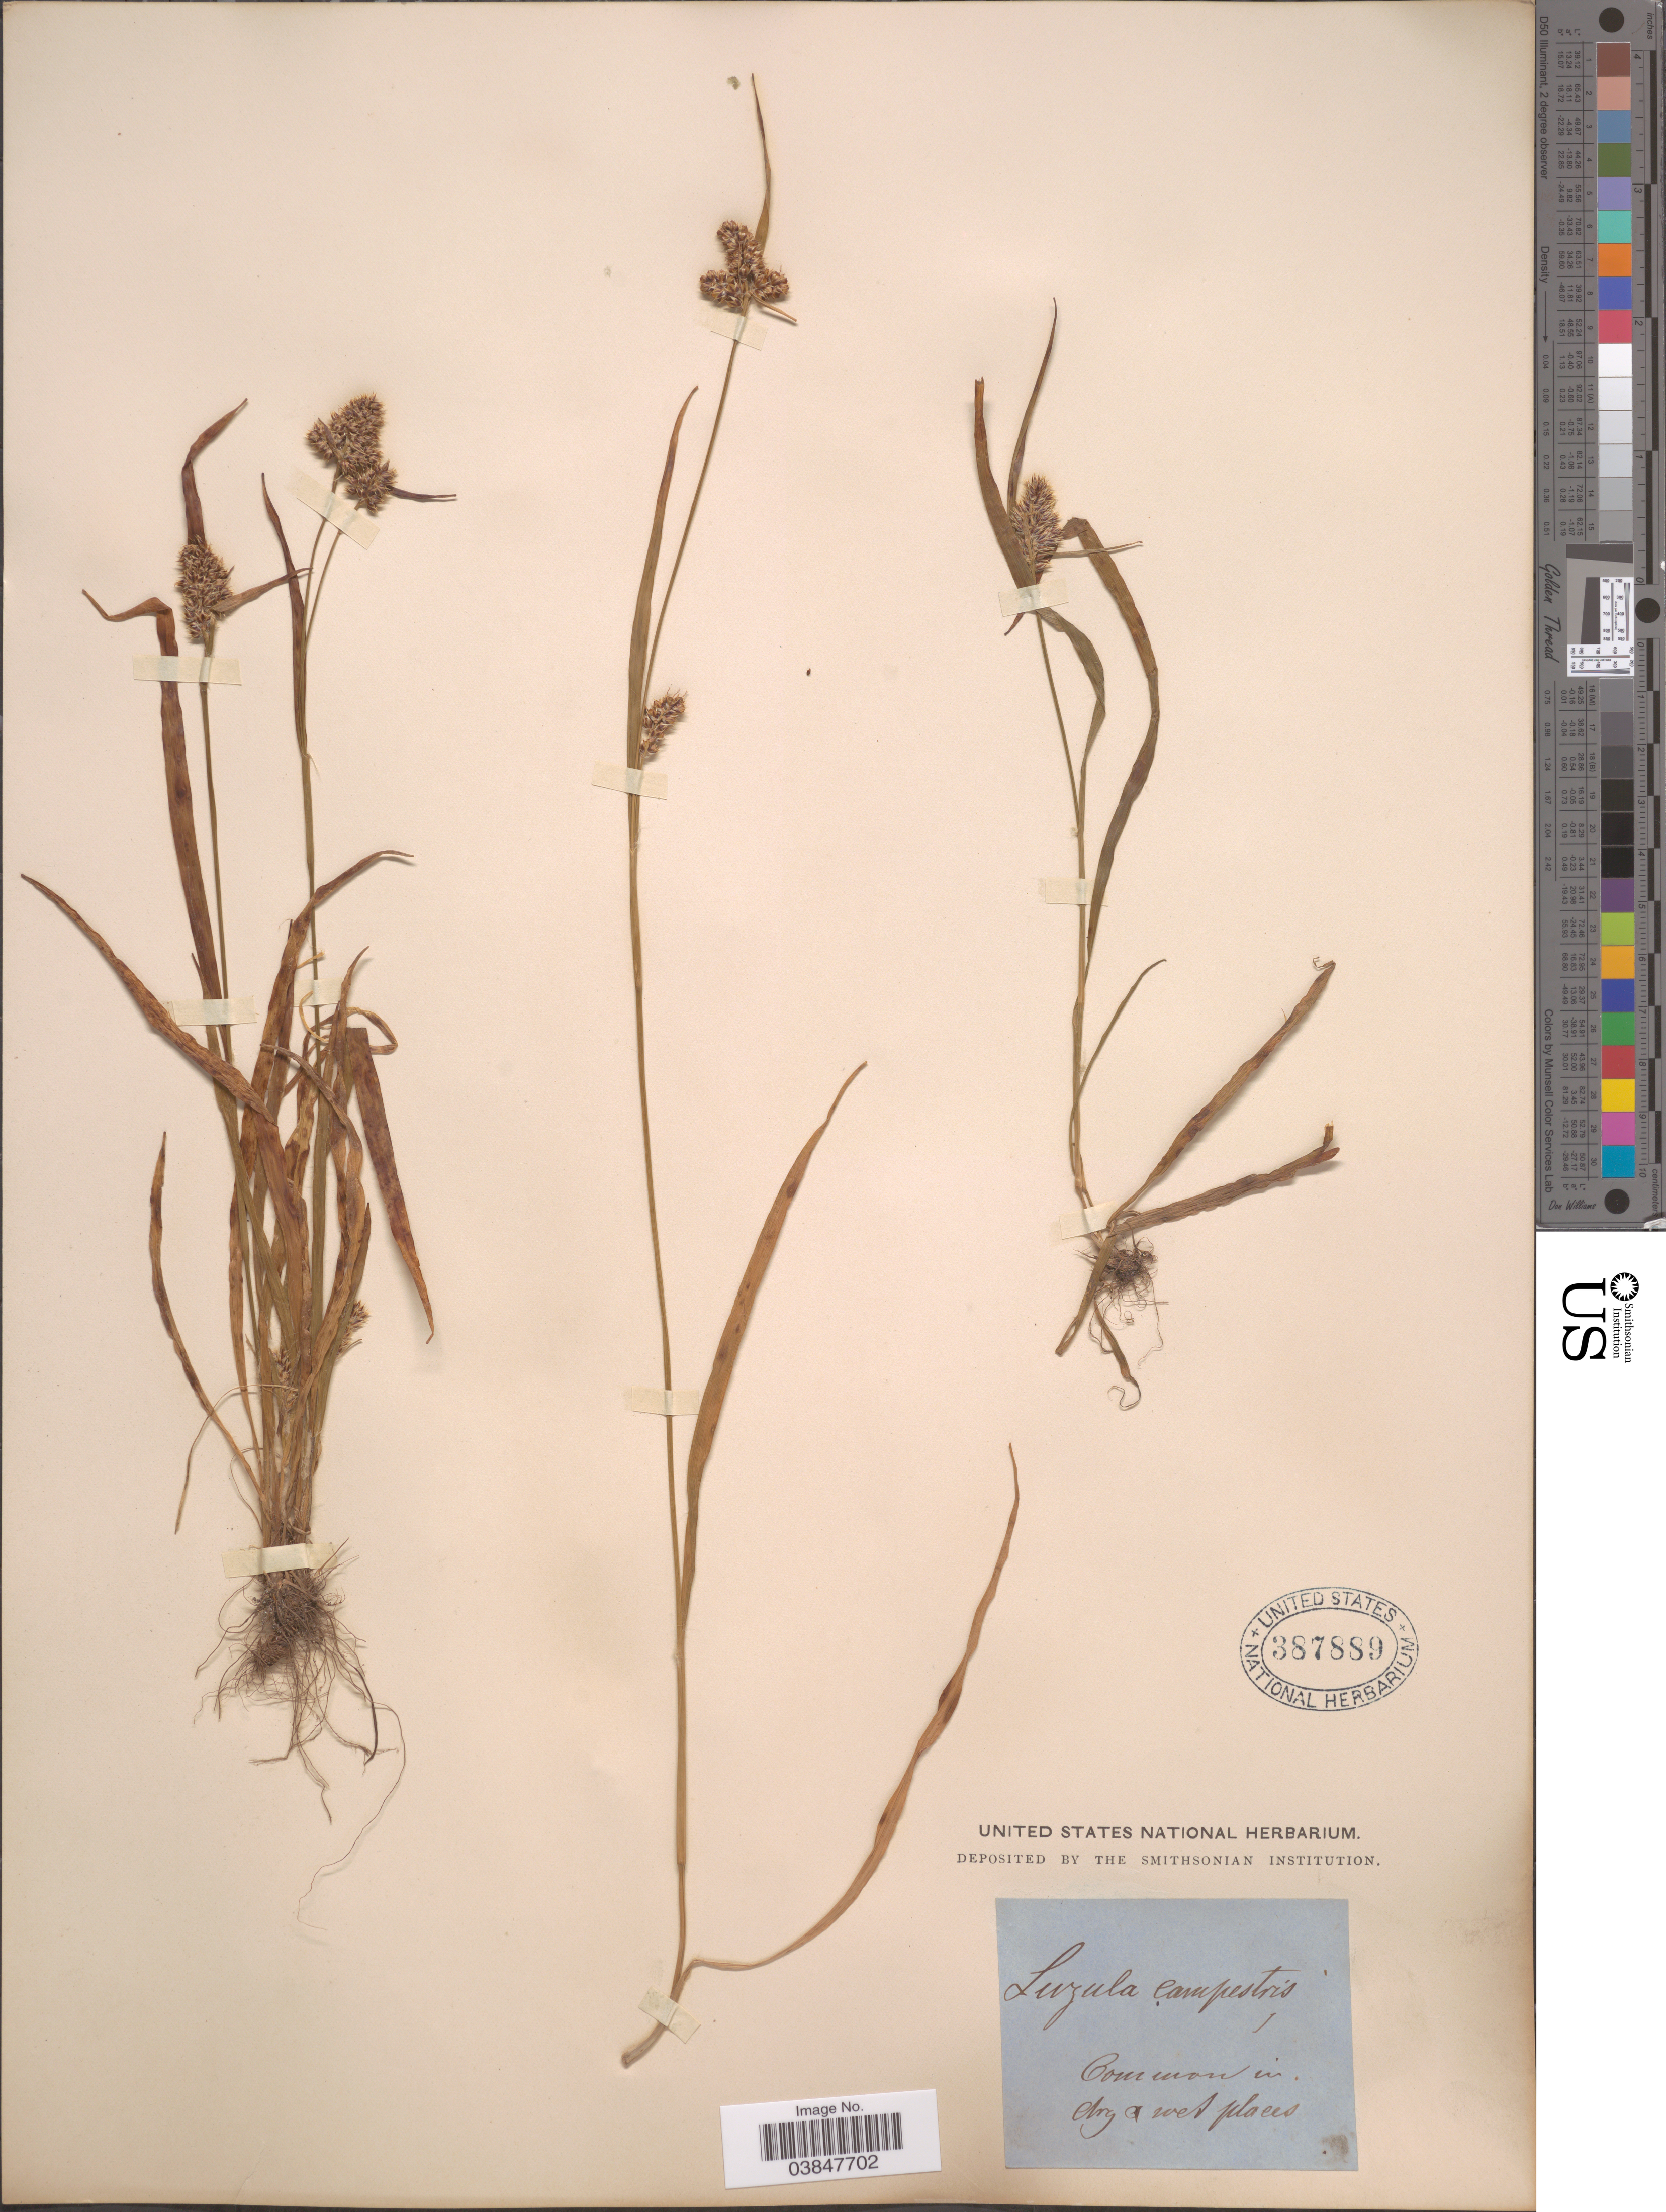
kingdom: Plantae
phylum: Tracheophyta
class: Liliopsida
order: Poales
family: Juncaceae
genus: Luzula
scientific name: Luzula campestris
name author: (L.) DC.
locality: Common in dry & wet places.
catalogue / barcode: US 387889